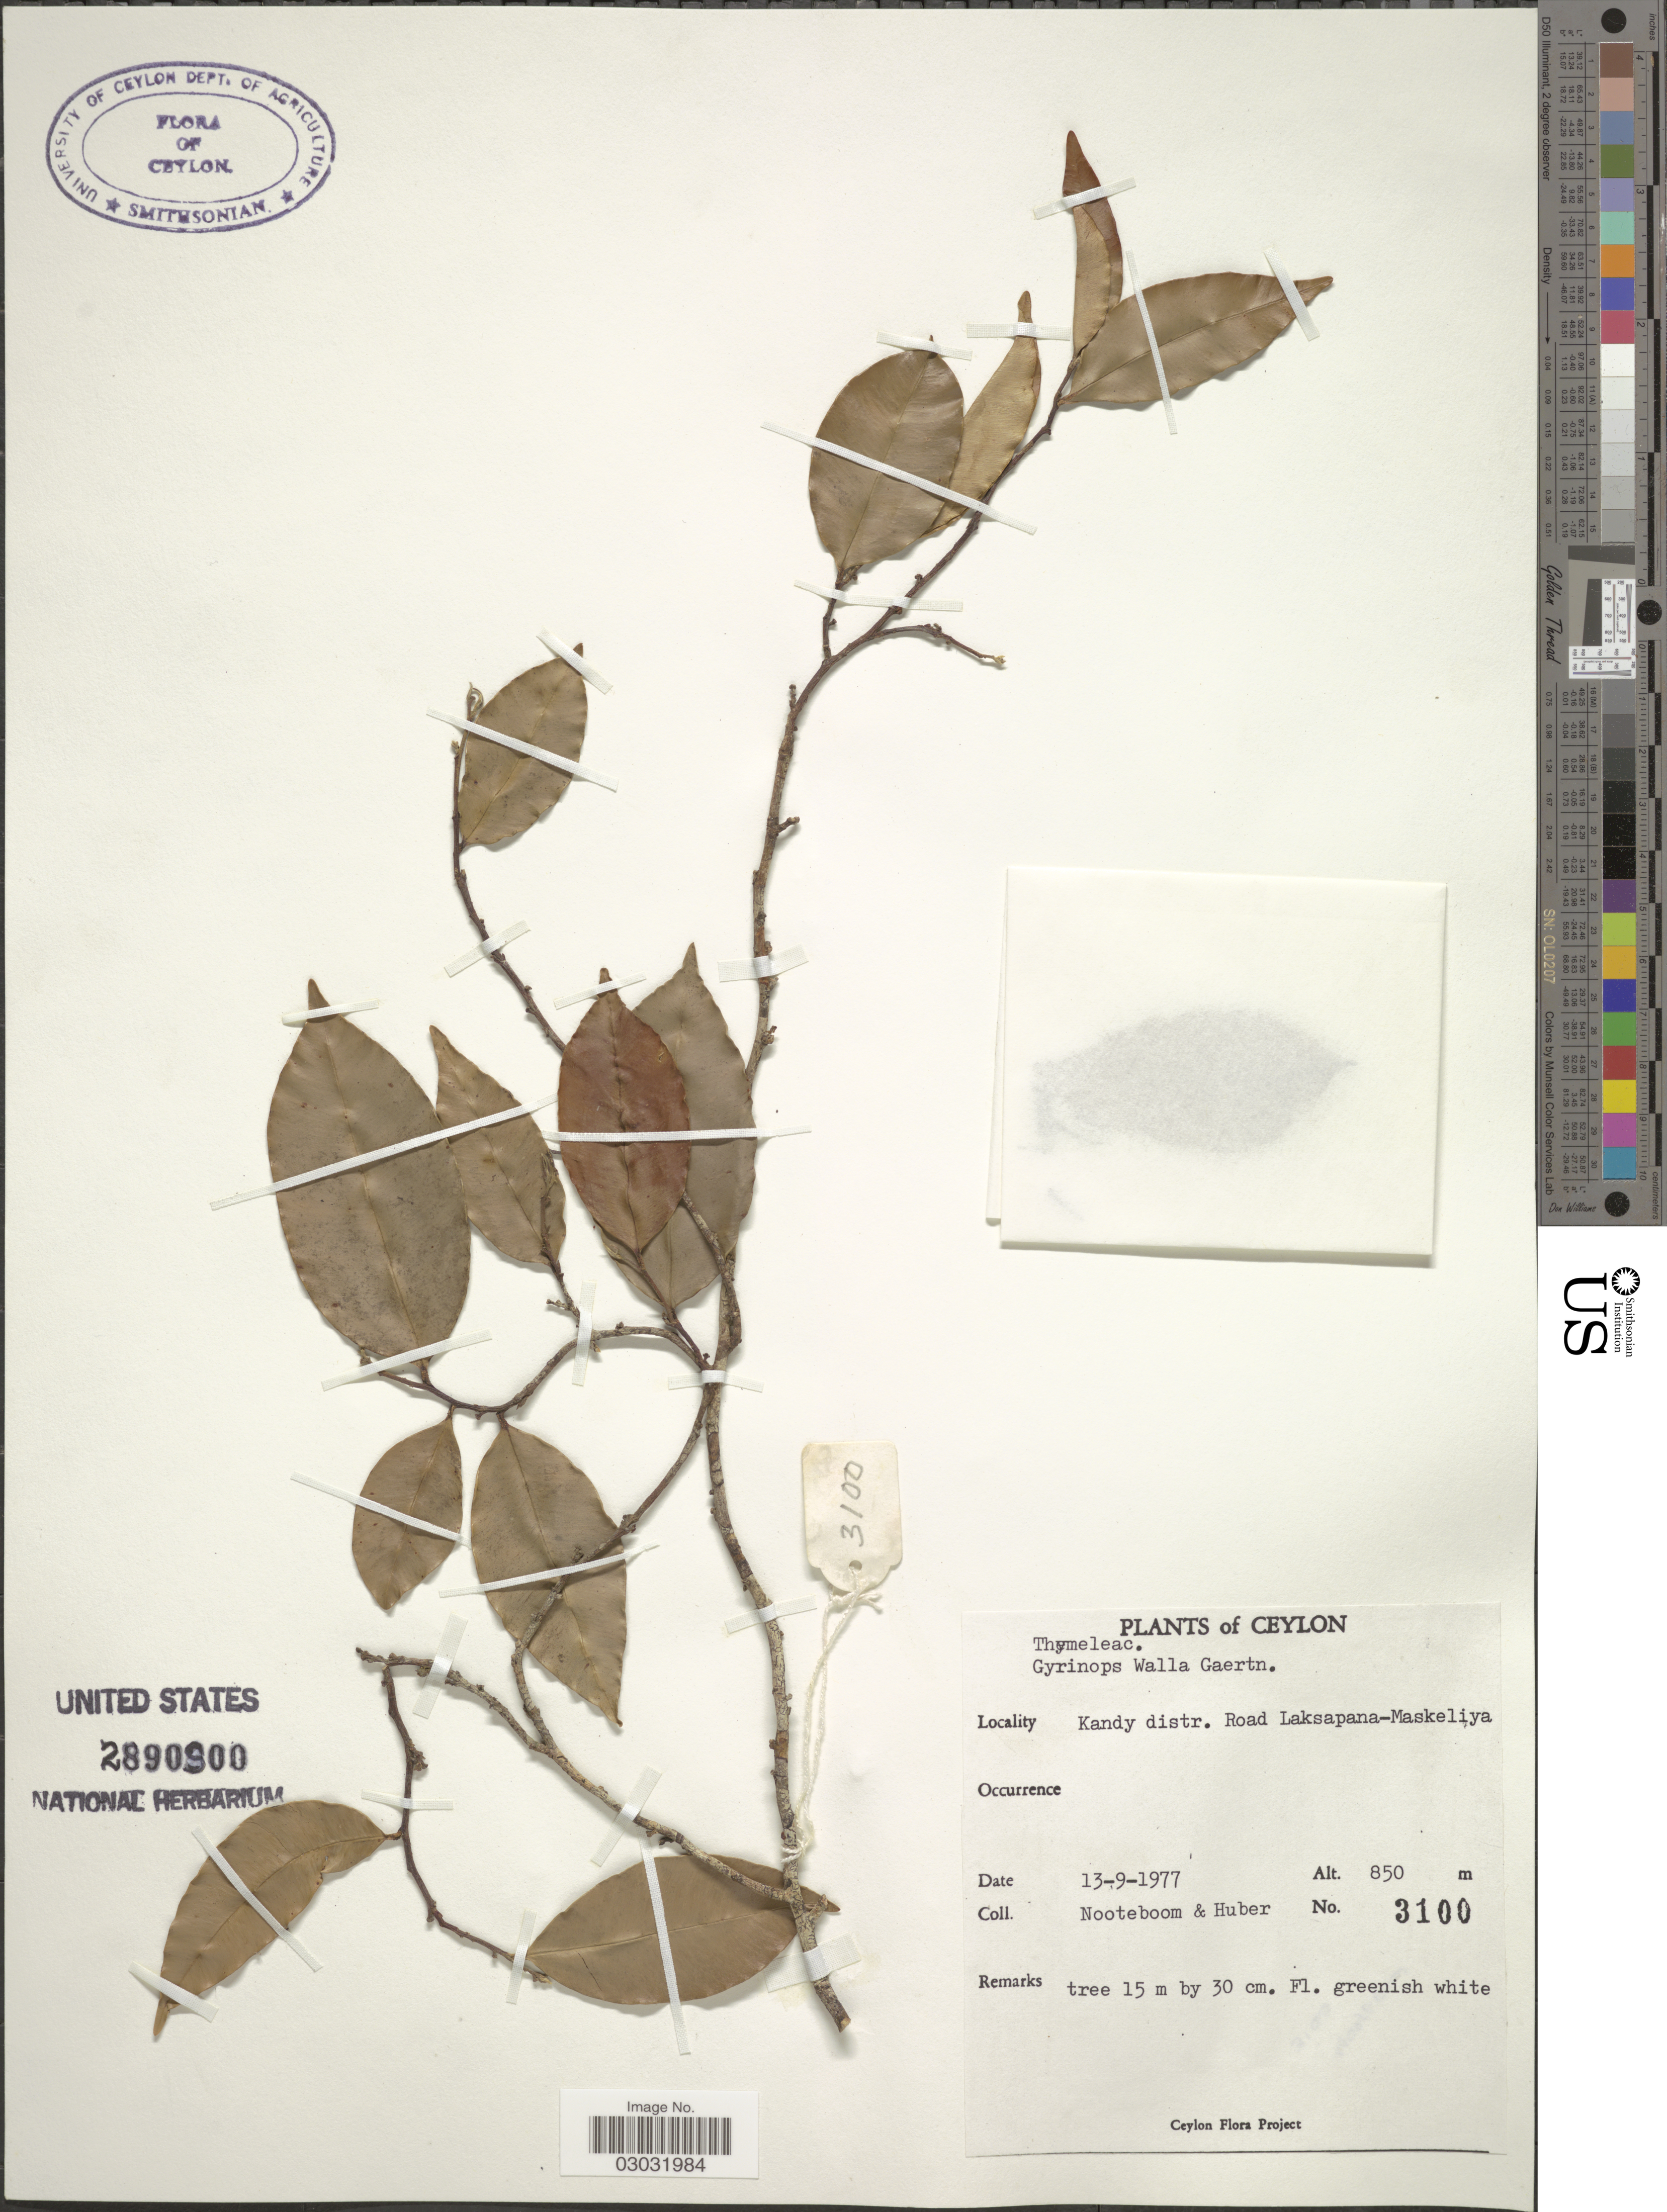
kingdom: Plantae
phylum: Tracheophyta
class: Magnoliopsida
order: Malvales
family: Thymelaeaceae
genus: Gyrinops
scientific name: Gyrinops walla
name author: Gaertn.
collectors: Nooteboom, -- & Huber, --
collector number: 3100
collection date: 1977-09-13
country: Sri Lanka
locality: Ceylon, Kandy distr. Road Laksapana-Maskeliya.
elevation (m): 850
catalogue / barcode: US 2890900